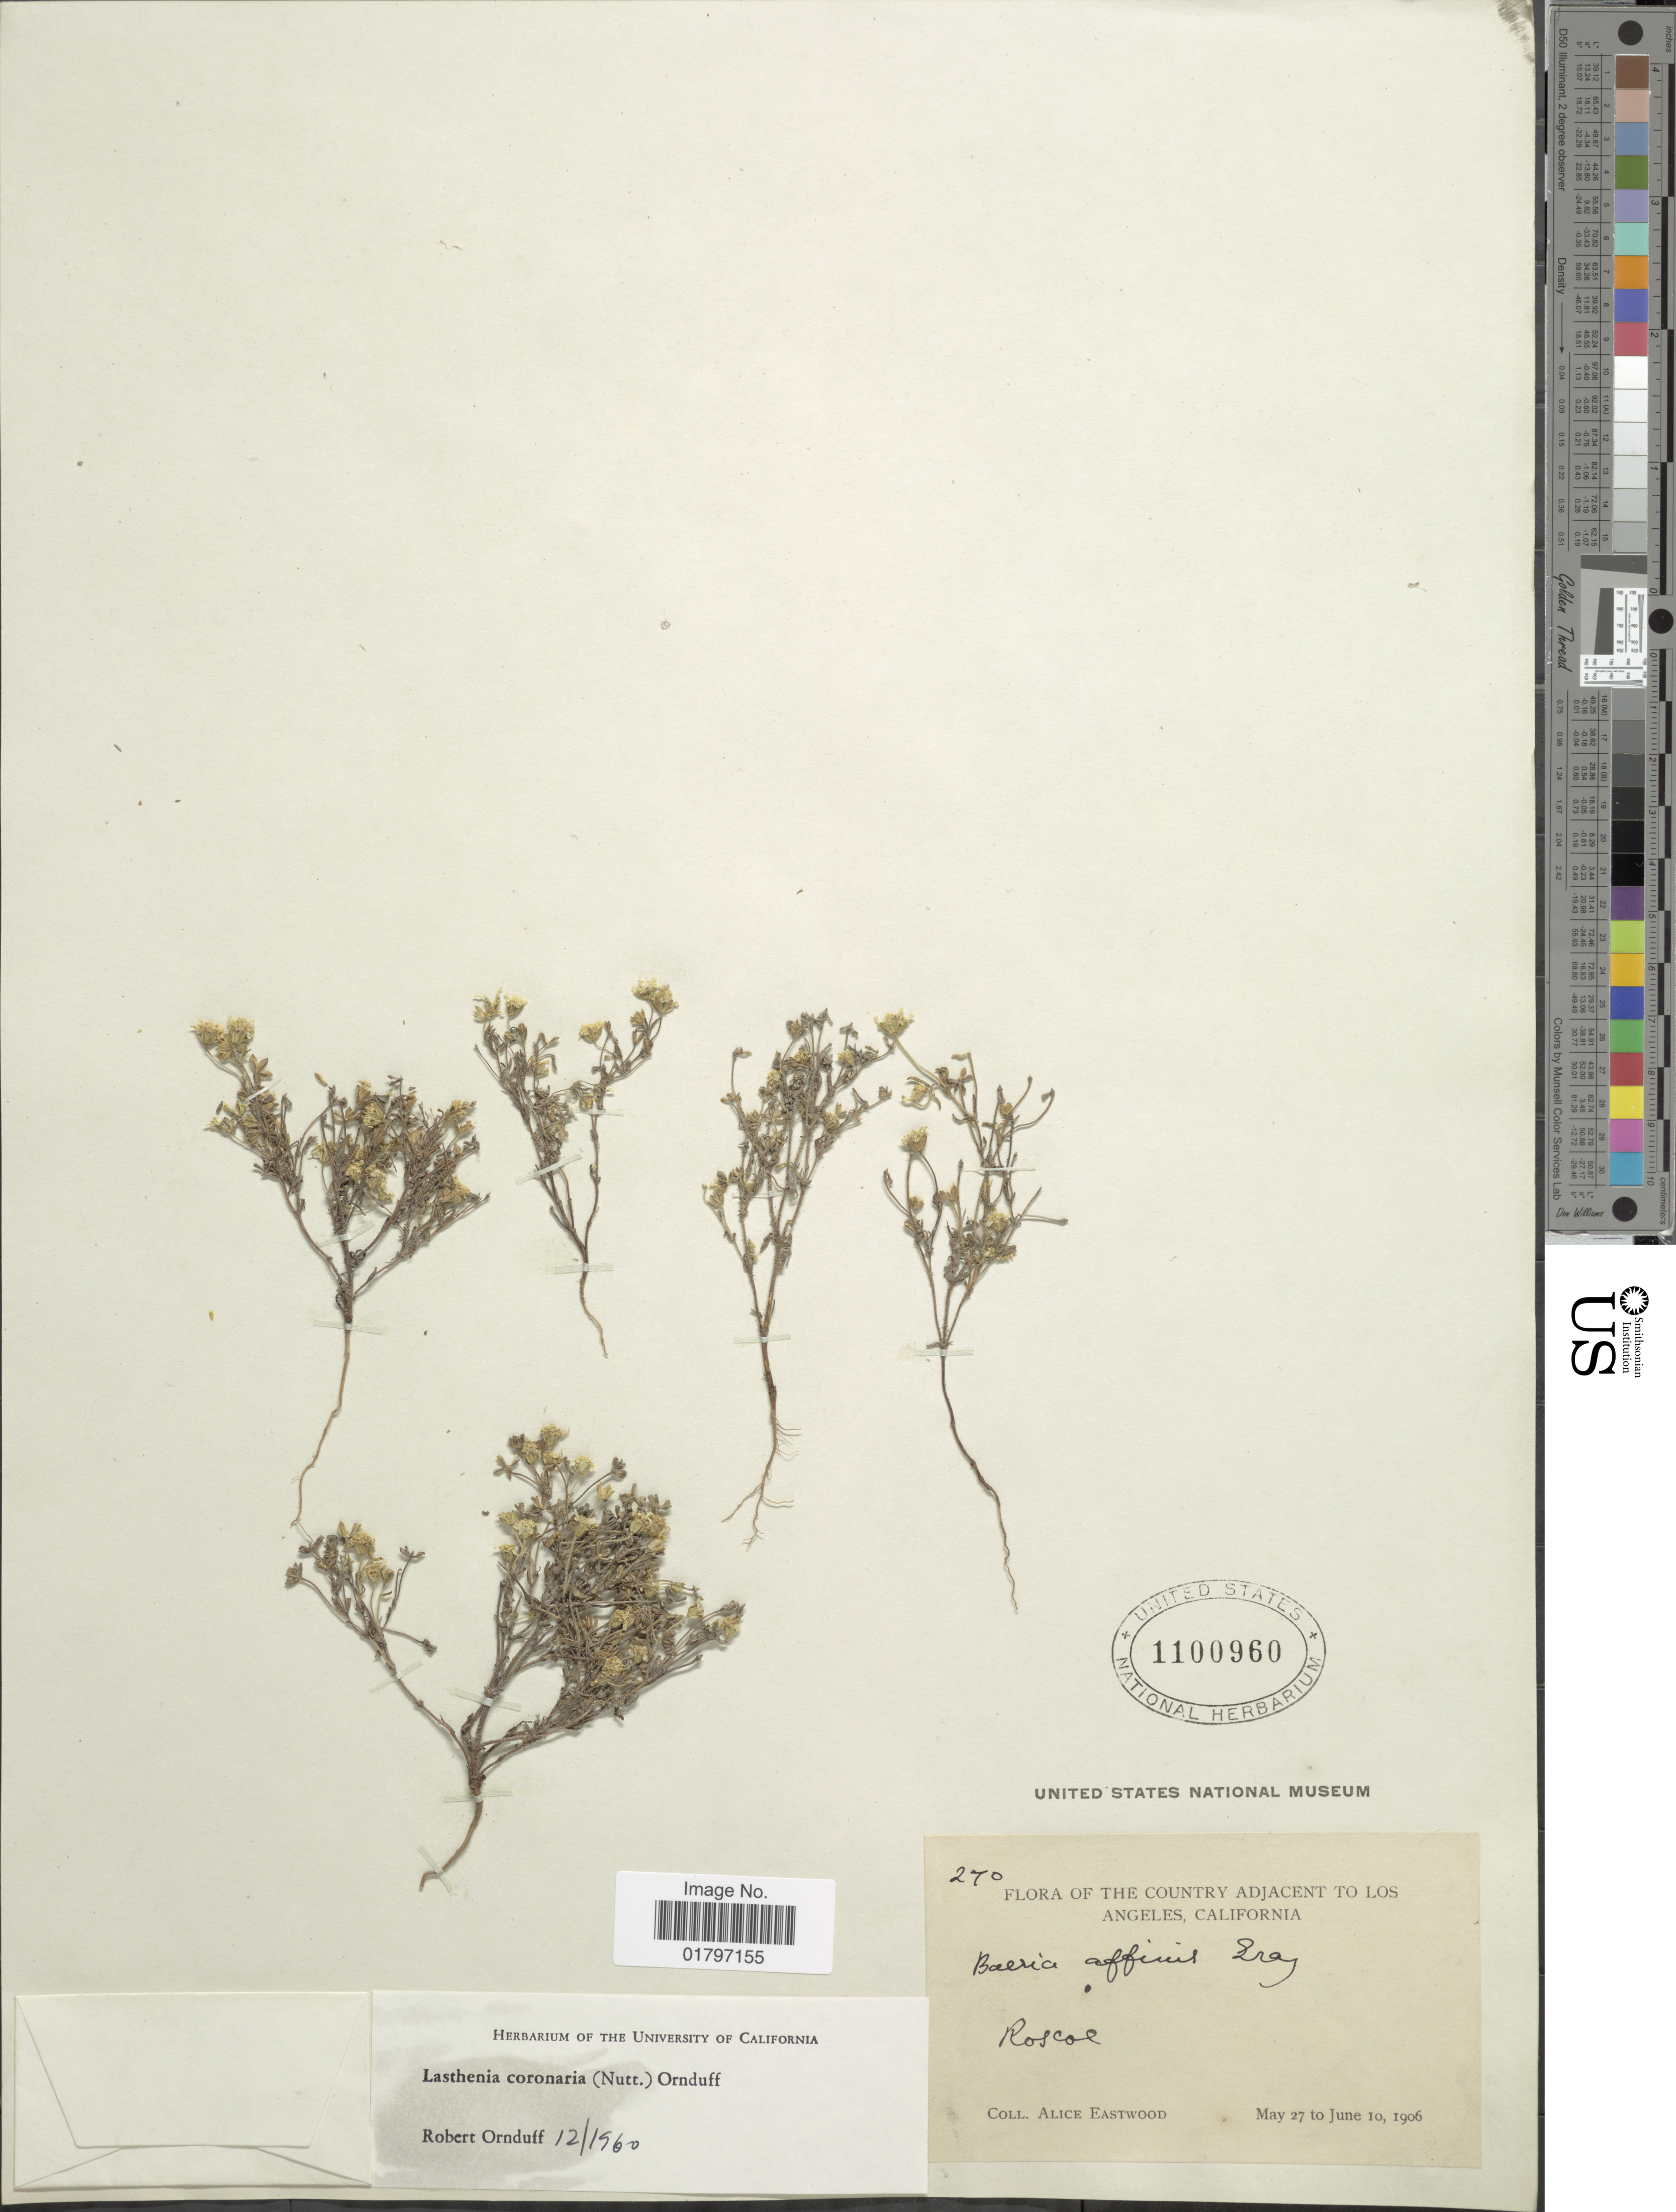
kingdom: Plantae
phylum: Tracheophyta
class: Magnoliopsida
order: Asterales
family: Asteraceae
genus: Lasthenia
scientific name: Lasthenia coronaria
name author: (Nutt.) Ornduff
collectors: A. Eastwood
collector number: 270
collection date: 1906-05-27/1906-06-10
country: United States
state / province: California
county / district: Los Angeles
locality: Country adjacent to Los Angeles, California. Roscol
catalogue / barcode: US 1100960